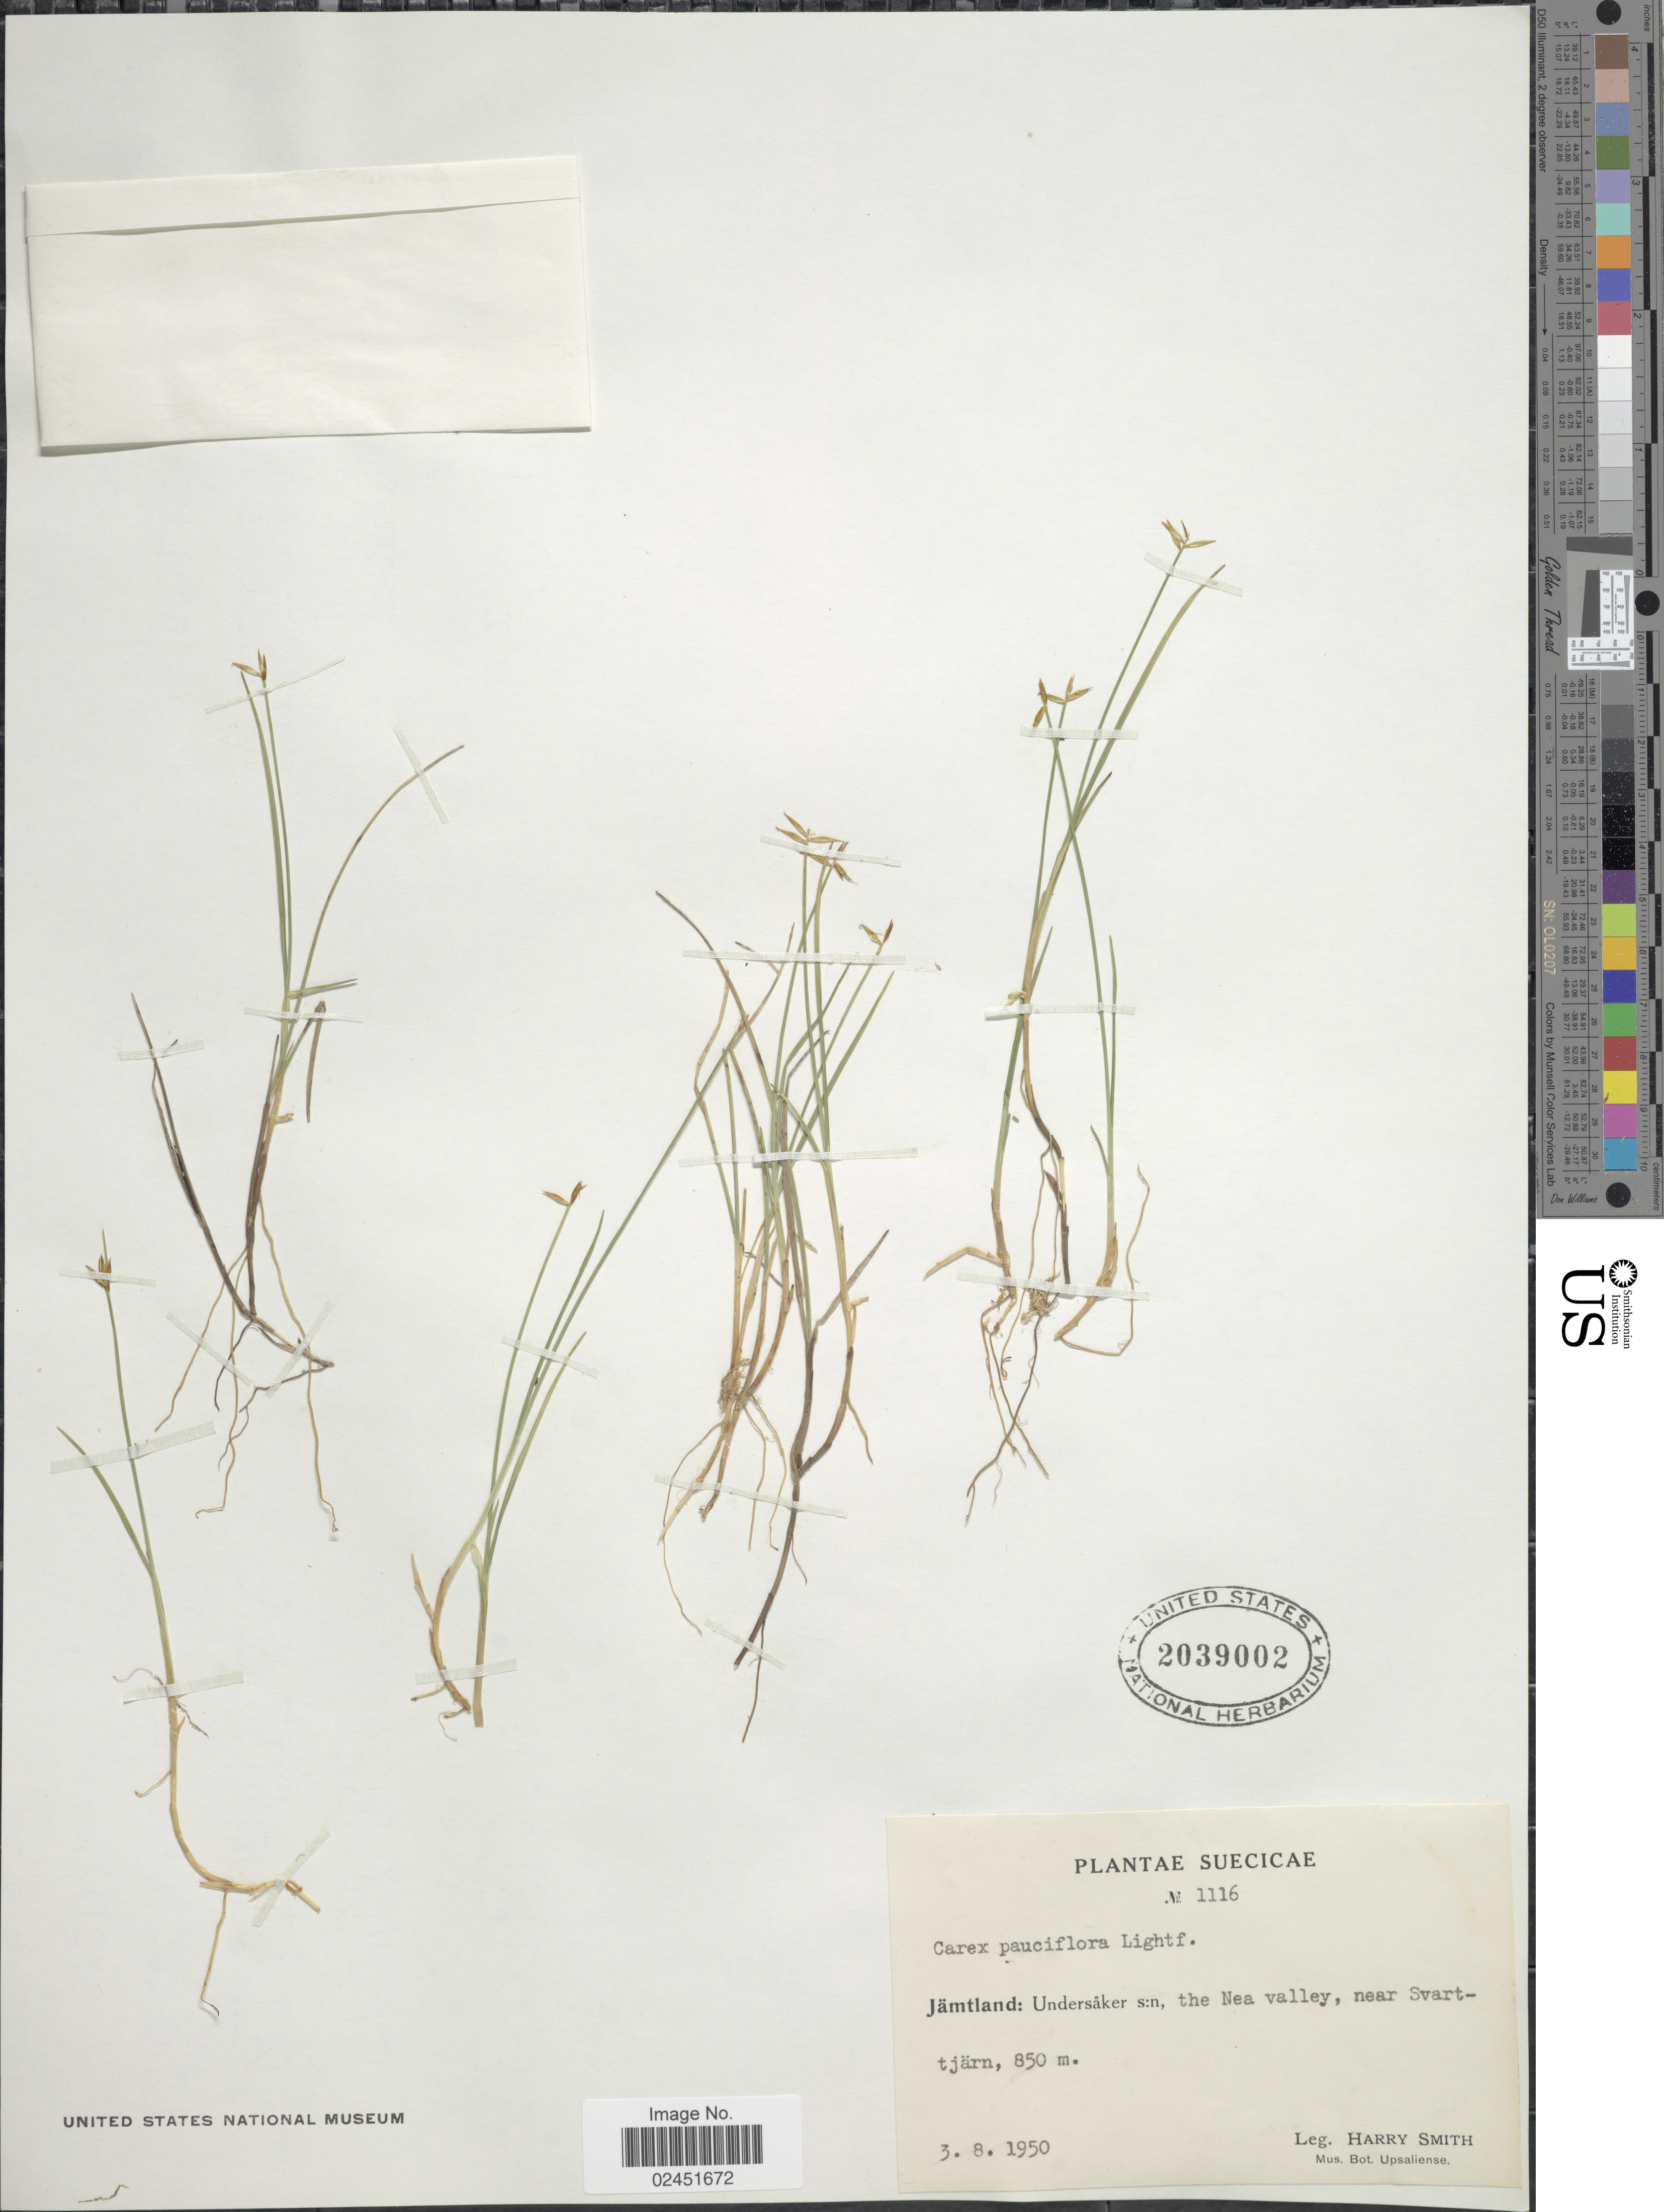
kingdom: Plantae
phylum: Tracheophyta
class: Liliopsida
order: Poales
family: Cyperaceae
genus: Carex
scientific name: Carex pauciflora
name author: Lightf.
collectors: H. Smith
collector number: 1116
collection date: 1950-08-03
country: Sweden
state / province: Jämtland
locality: Suecicae. Undersaker s:n, the Nea Valley, near Svarttjarn.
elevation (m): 850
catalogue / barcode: US 2039002